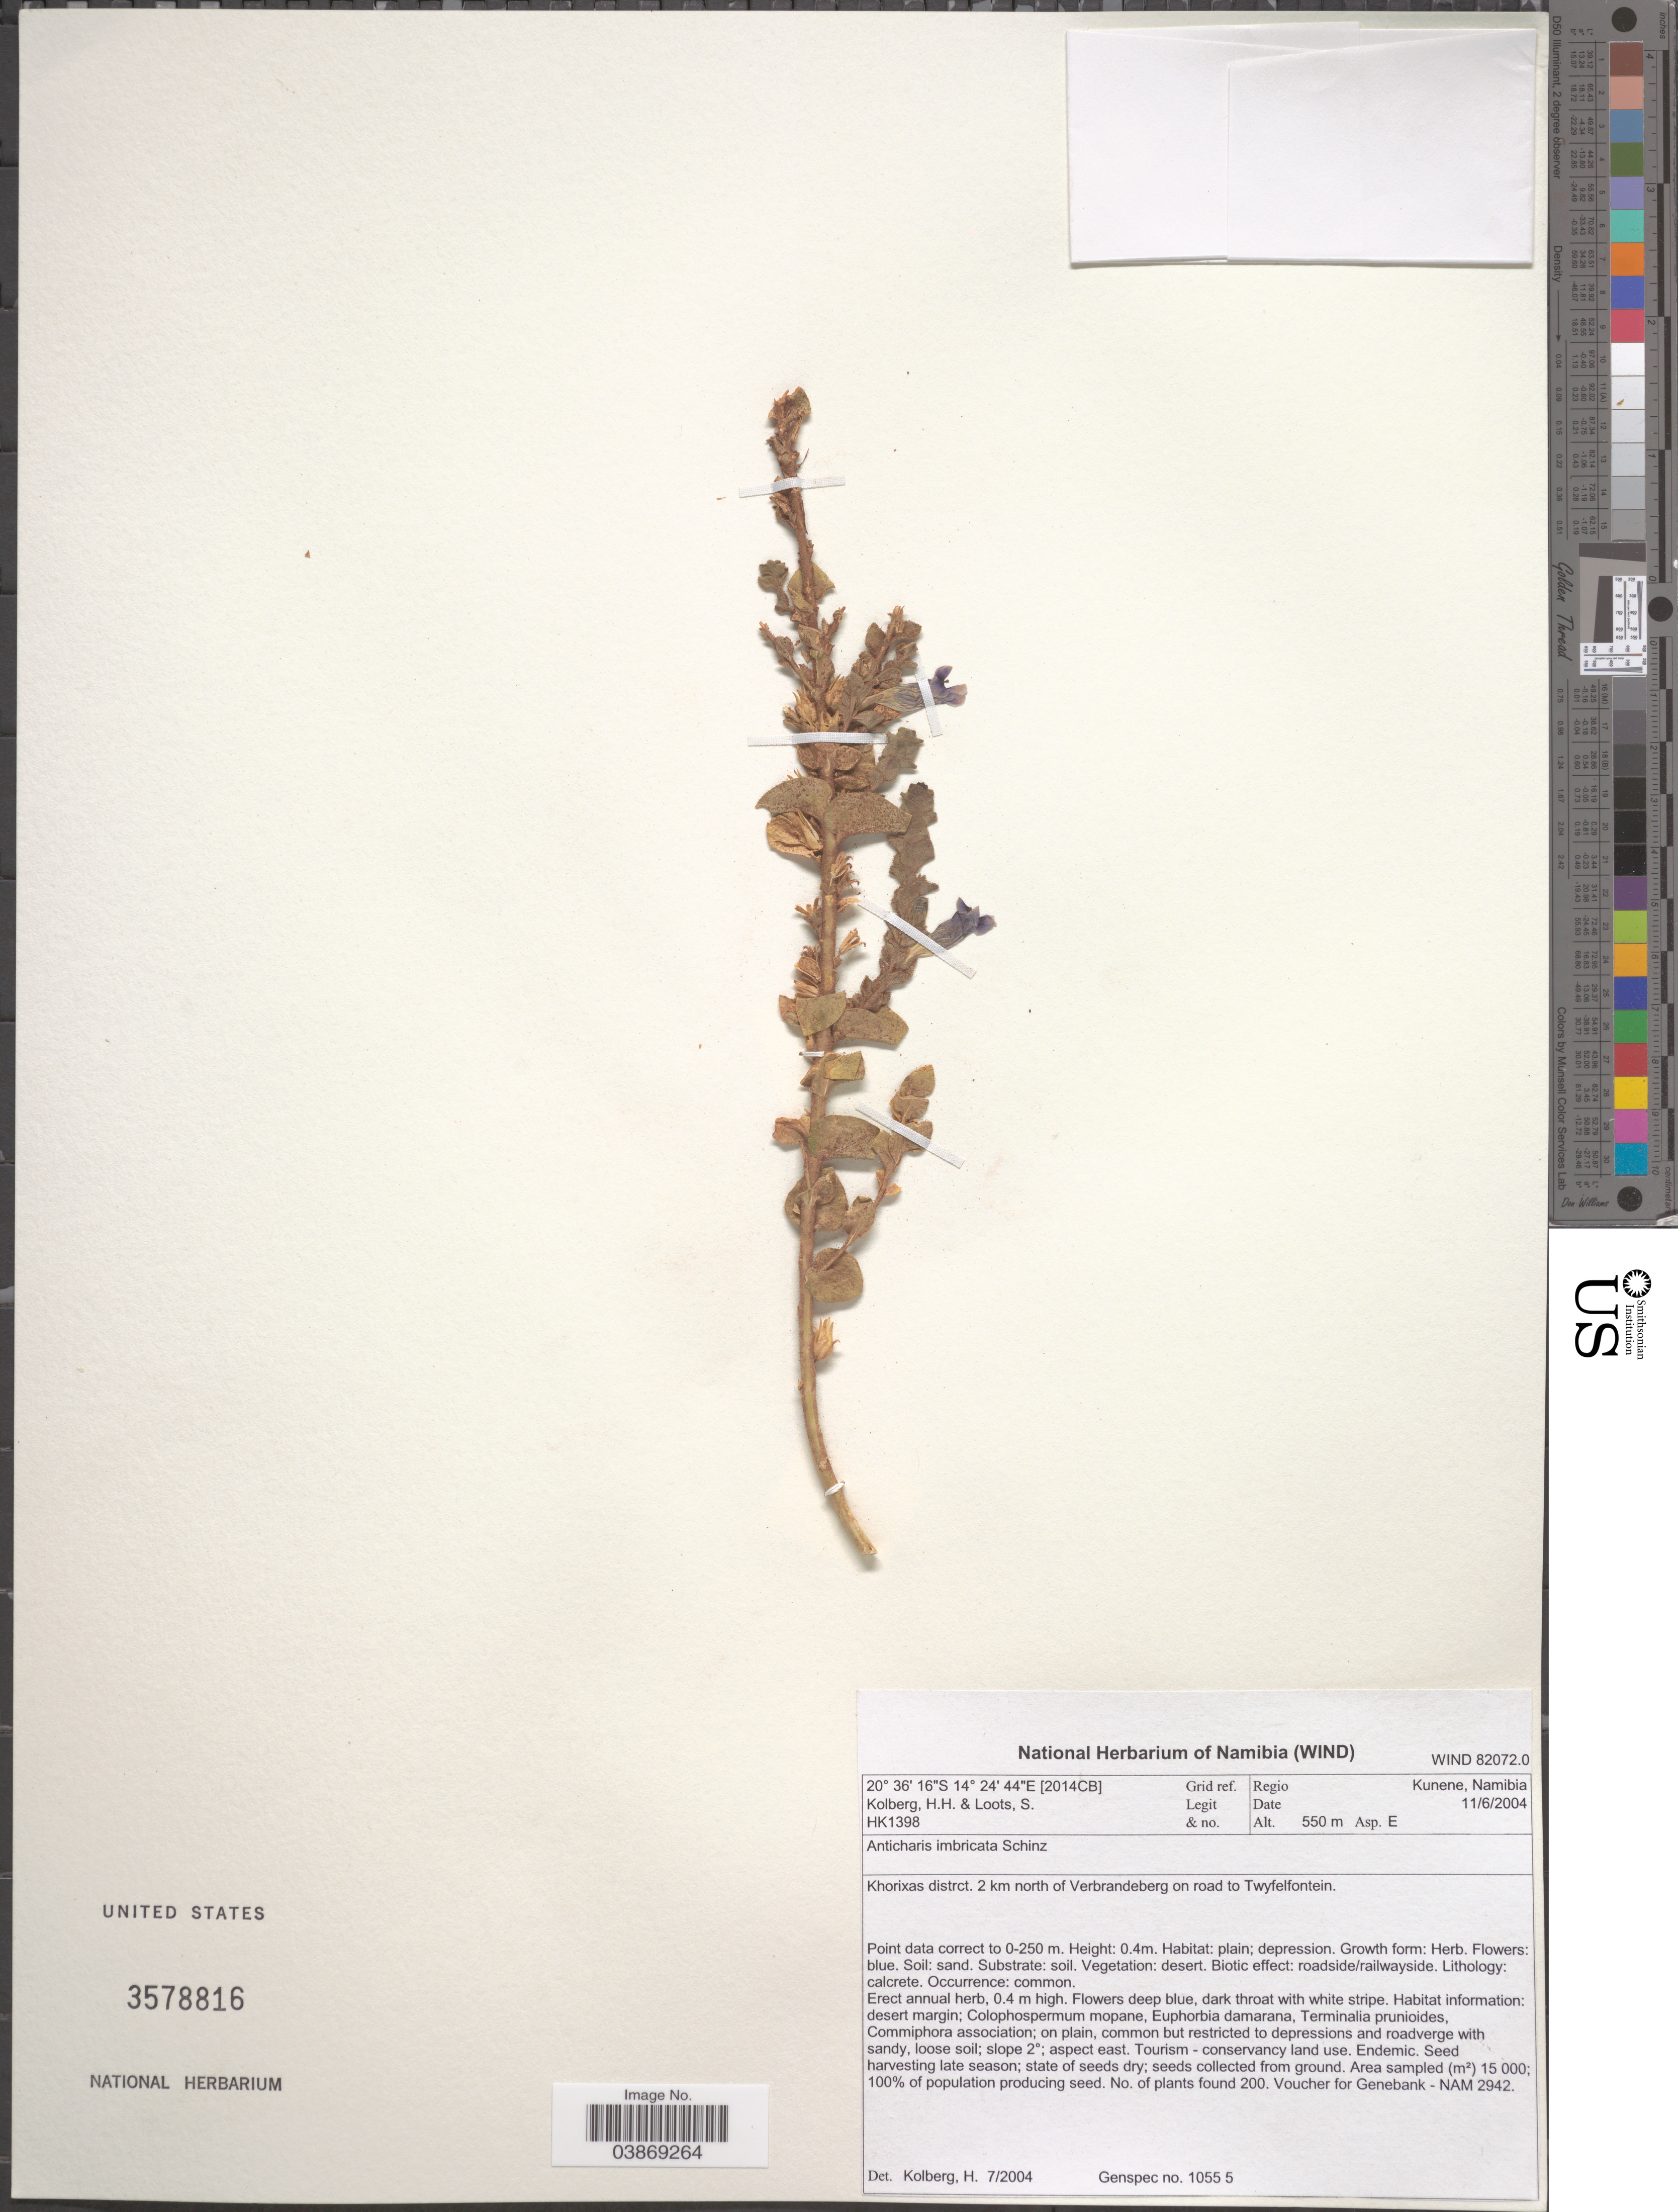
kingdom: Plantae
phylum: Tracheophyta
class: Magnoliopsida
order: Lamiales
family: Scrophulariaceae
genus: Anticharis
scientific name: Anticharis imbricata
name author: Schinz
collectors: H. H. Kolberg & S. Loots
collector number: HK1398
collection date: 2004-06-11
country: Namibia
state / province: Kunene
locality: [2014CB] Grid ref. Regio Kunene, Namibia. Khorixas distrct. 2 km north of Verbrandeberg on road to Twyfelfontein.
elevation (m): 550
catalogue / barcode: US 3578816